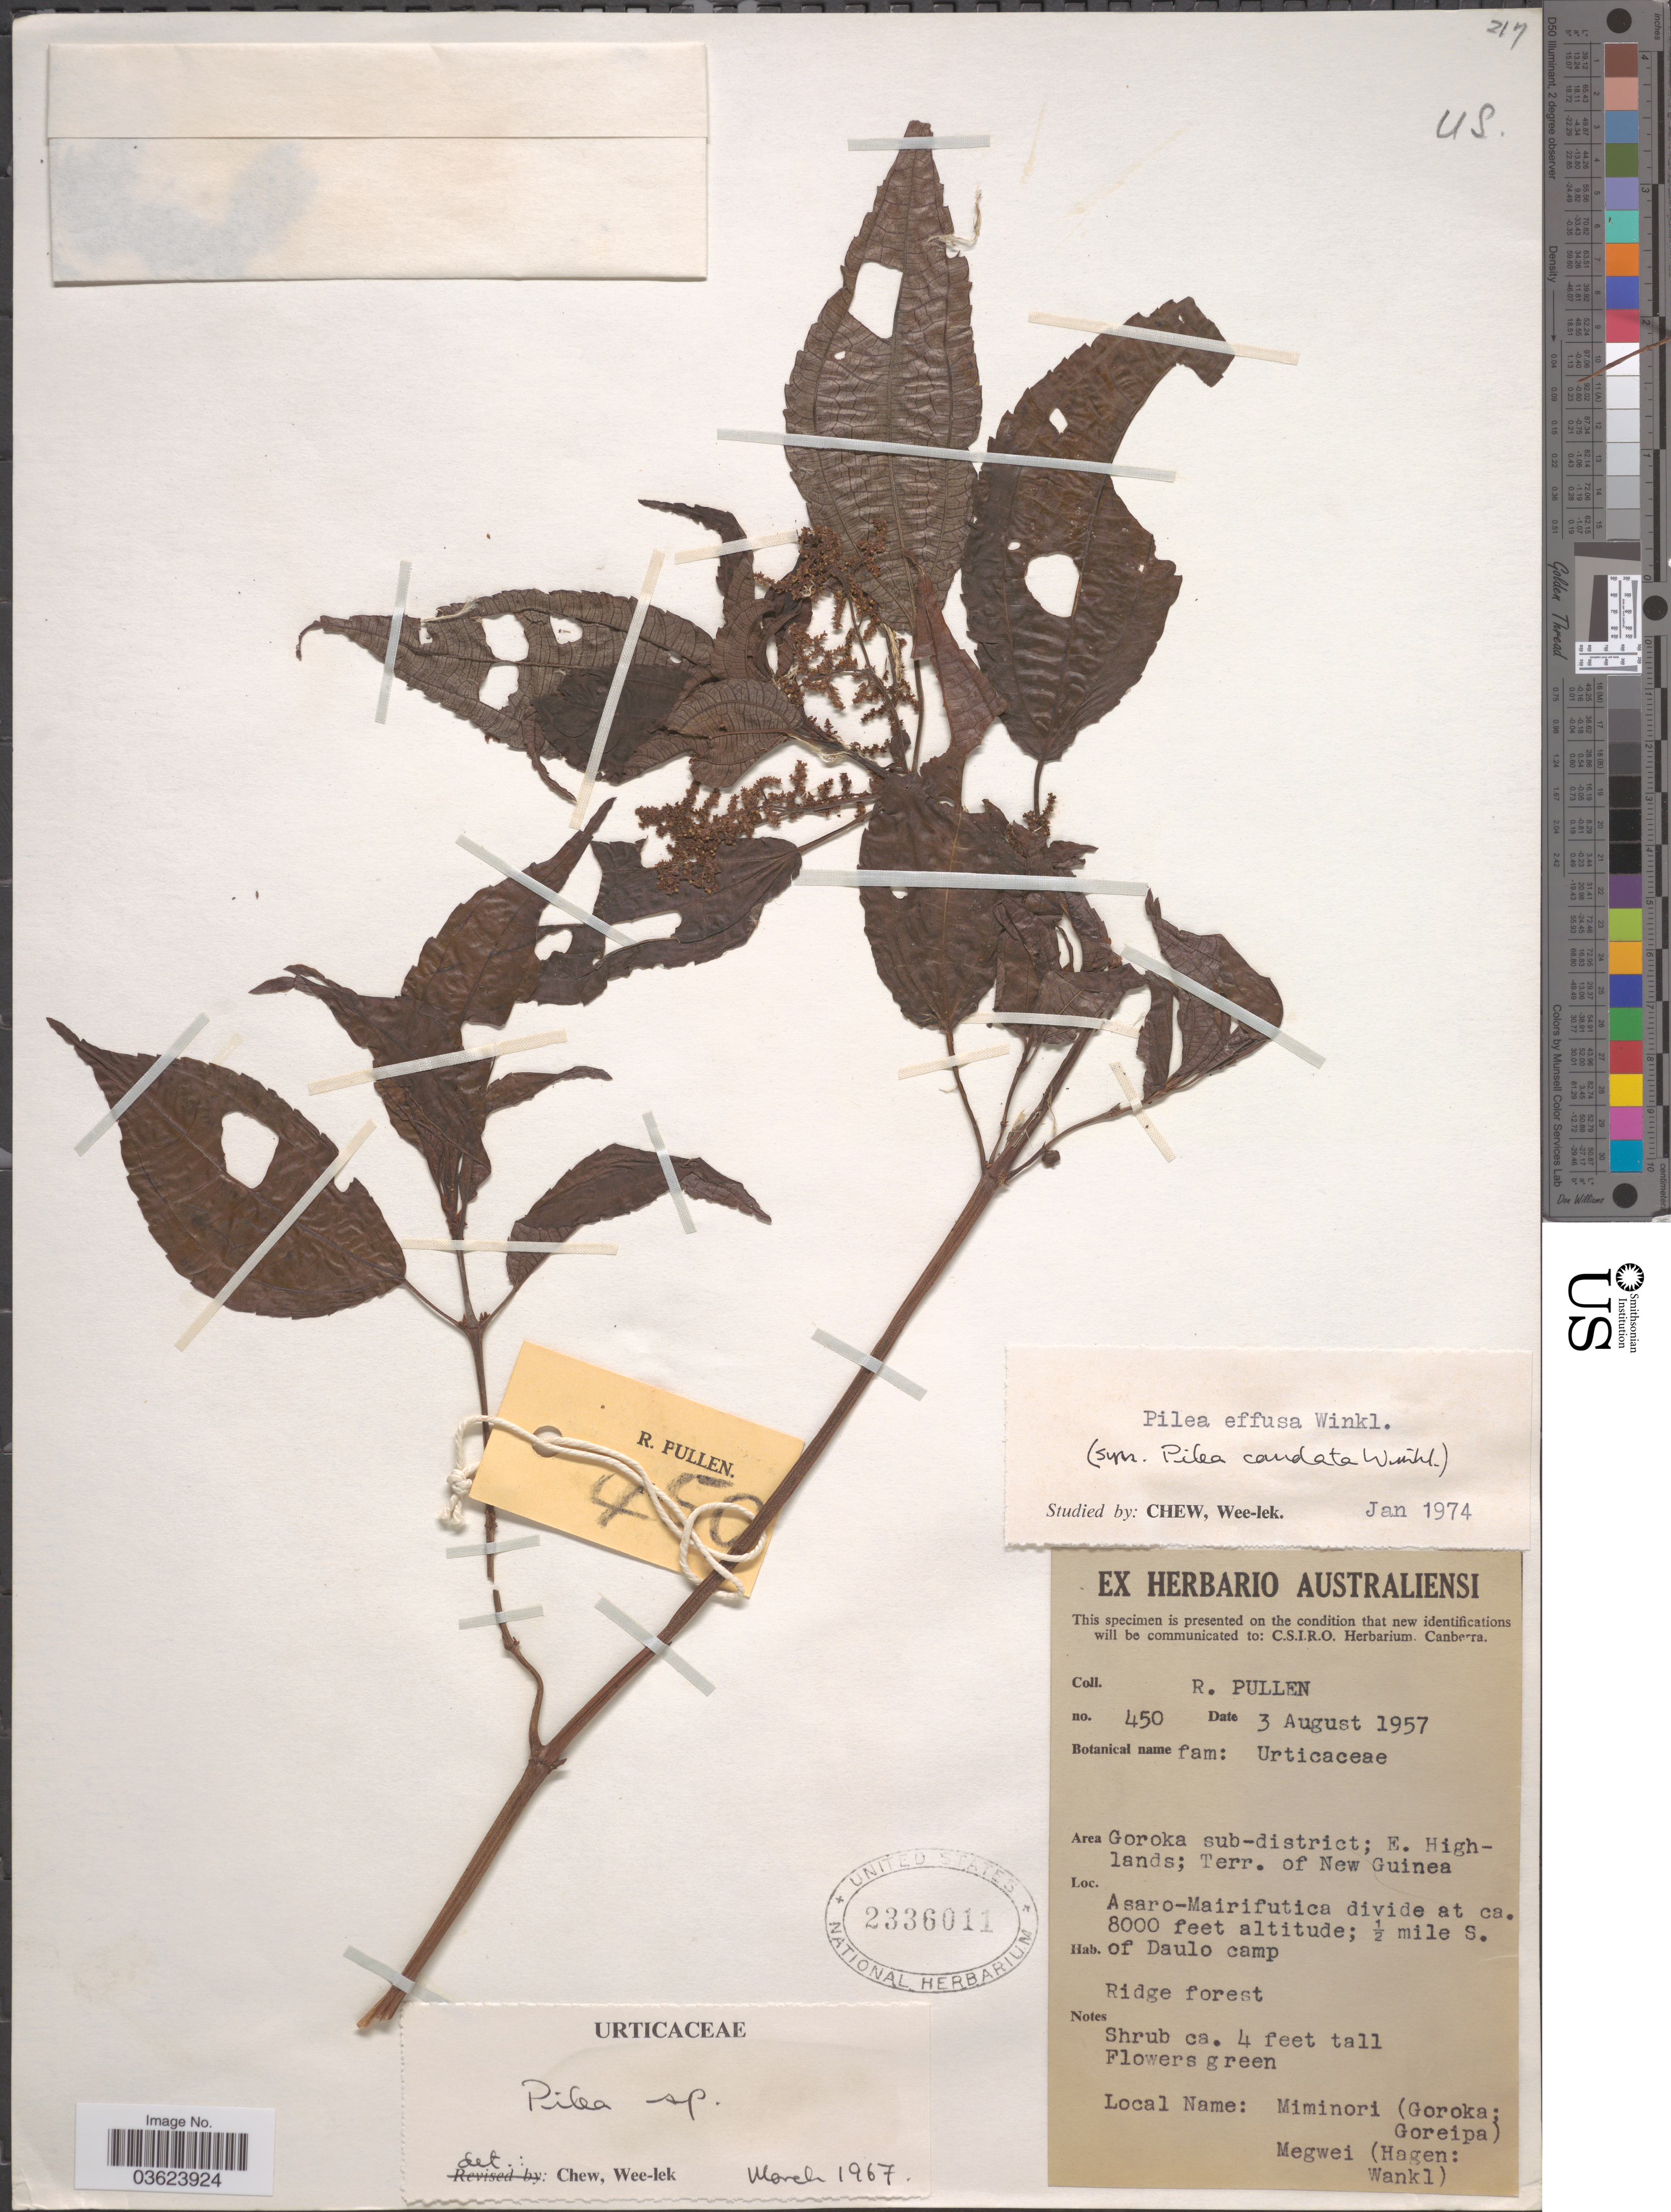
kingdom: Plantae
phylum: Tracheophyta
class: Magnoliopsida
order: Rosales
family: Urticaceae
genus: Pilea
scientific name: Pilea effusa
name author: H.J.P. Winkl.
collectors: R. Pullen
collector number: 450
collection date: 1957-08-03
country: Papua New Guinea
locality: Area Goroka sub-district; E. Highlands; Terr. of New Guinea. Asaro-Mairifutica. ½ mile S. of Daulo camp.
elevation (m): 2438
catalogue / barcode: US 2336011